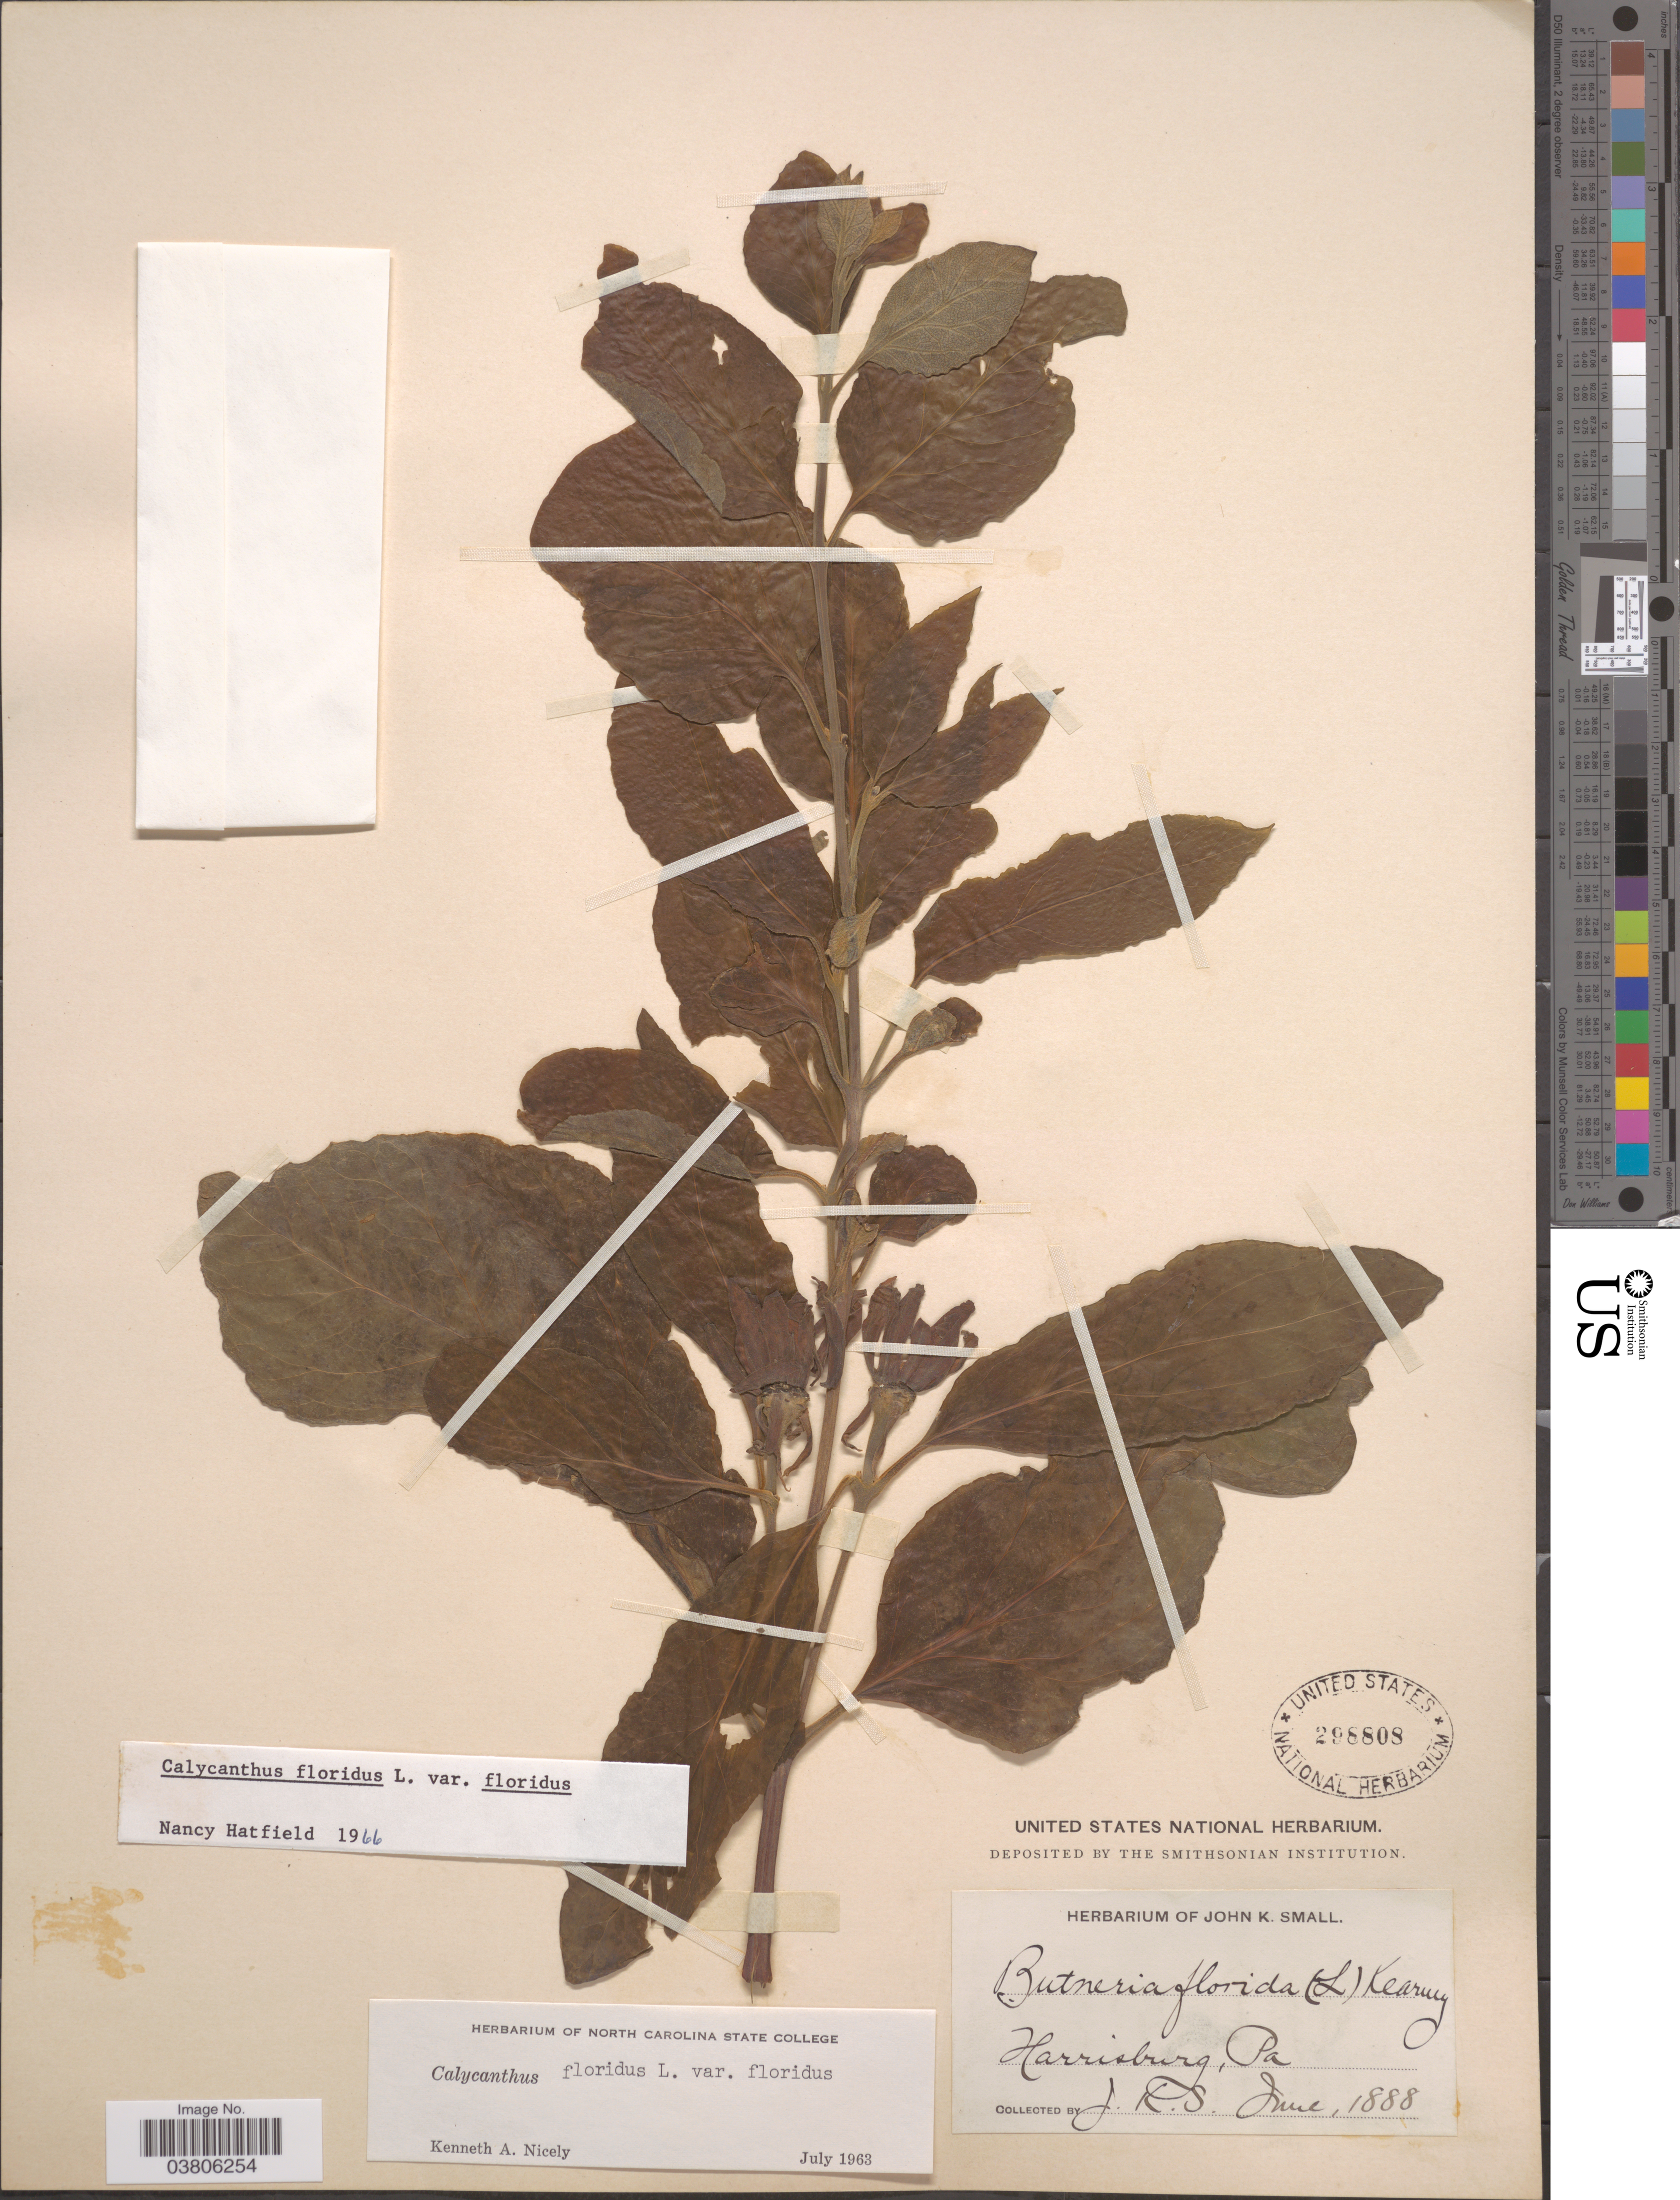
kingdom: Plantae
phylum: Tracheophyta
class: Magnoliopsida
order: Laurales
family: Calycanthaceae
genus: Calycanthus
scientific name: Calycanthus floridus var. floridus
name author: L.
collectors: J. K. Small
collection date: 1888-06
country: United States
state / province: Pennsylvania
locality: Harrisburg.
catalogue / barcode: US 298808